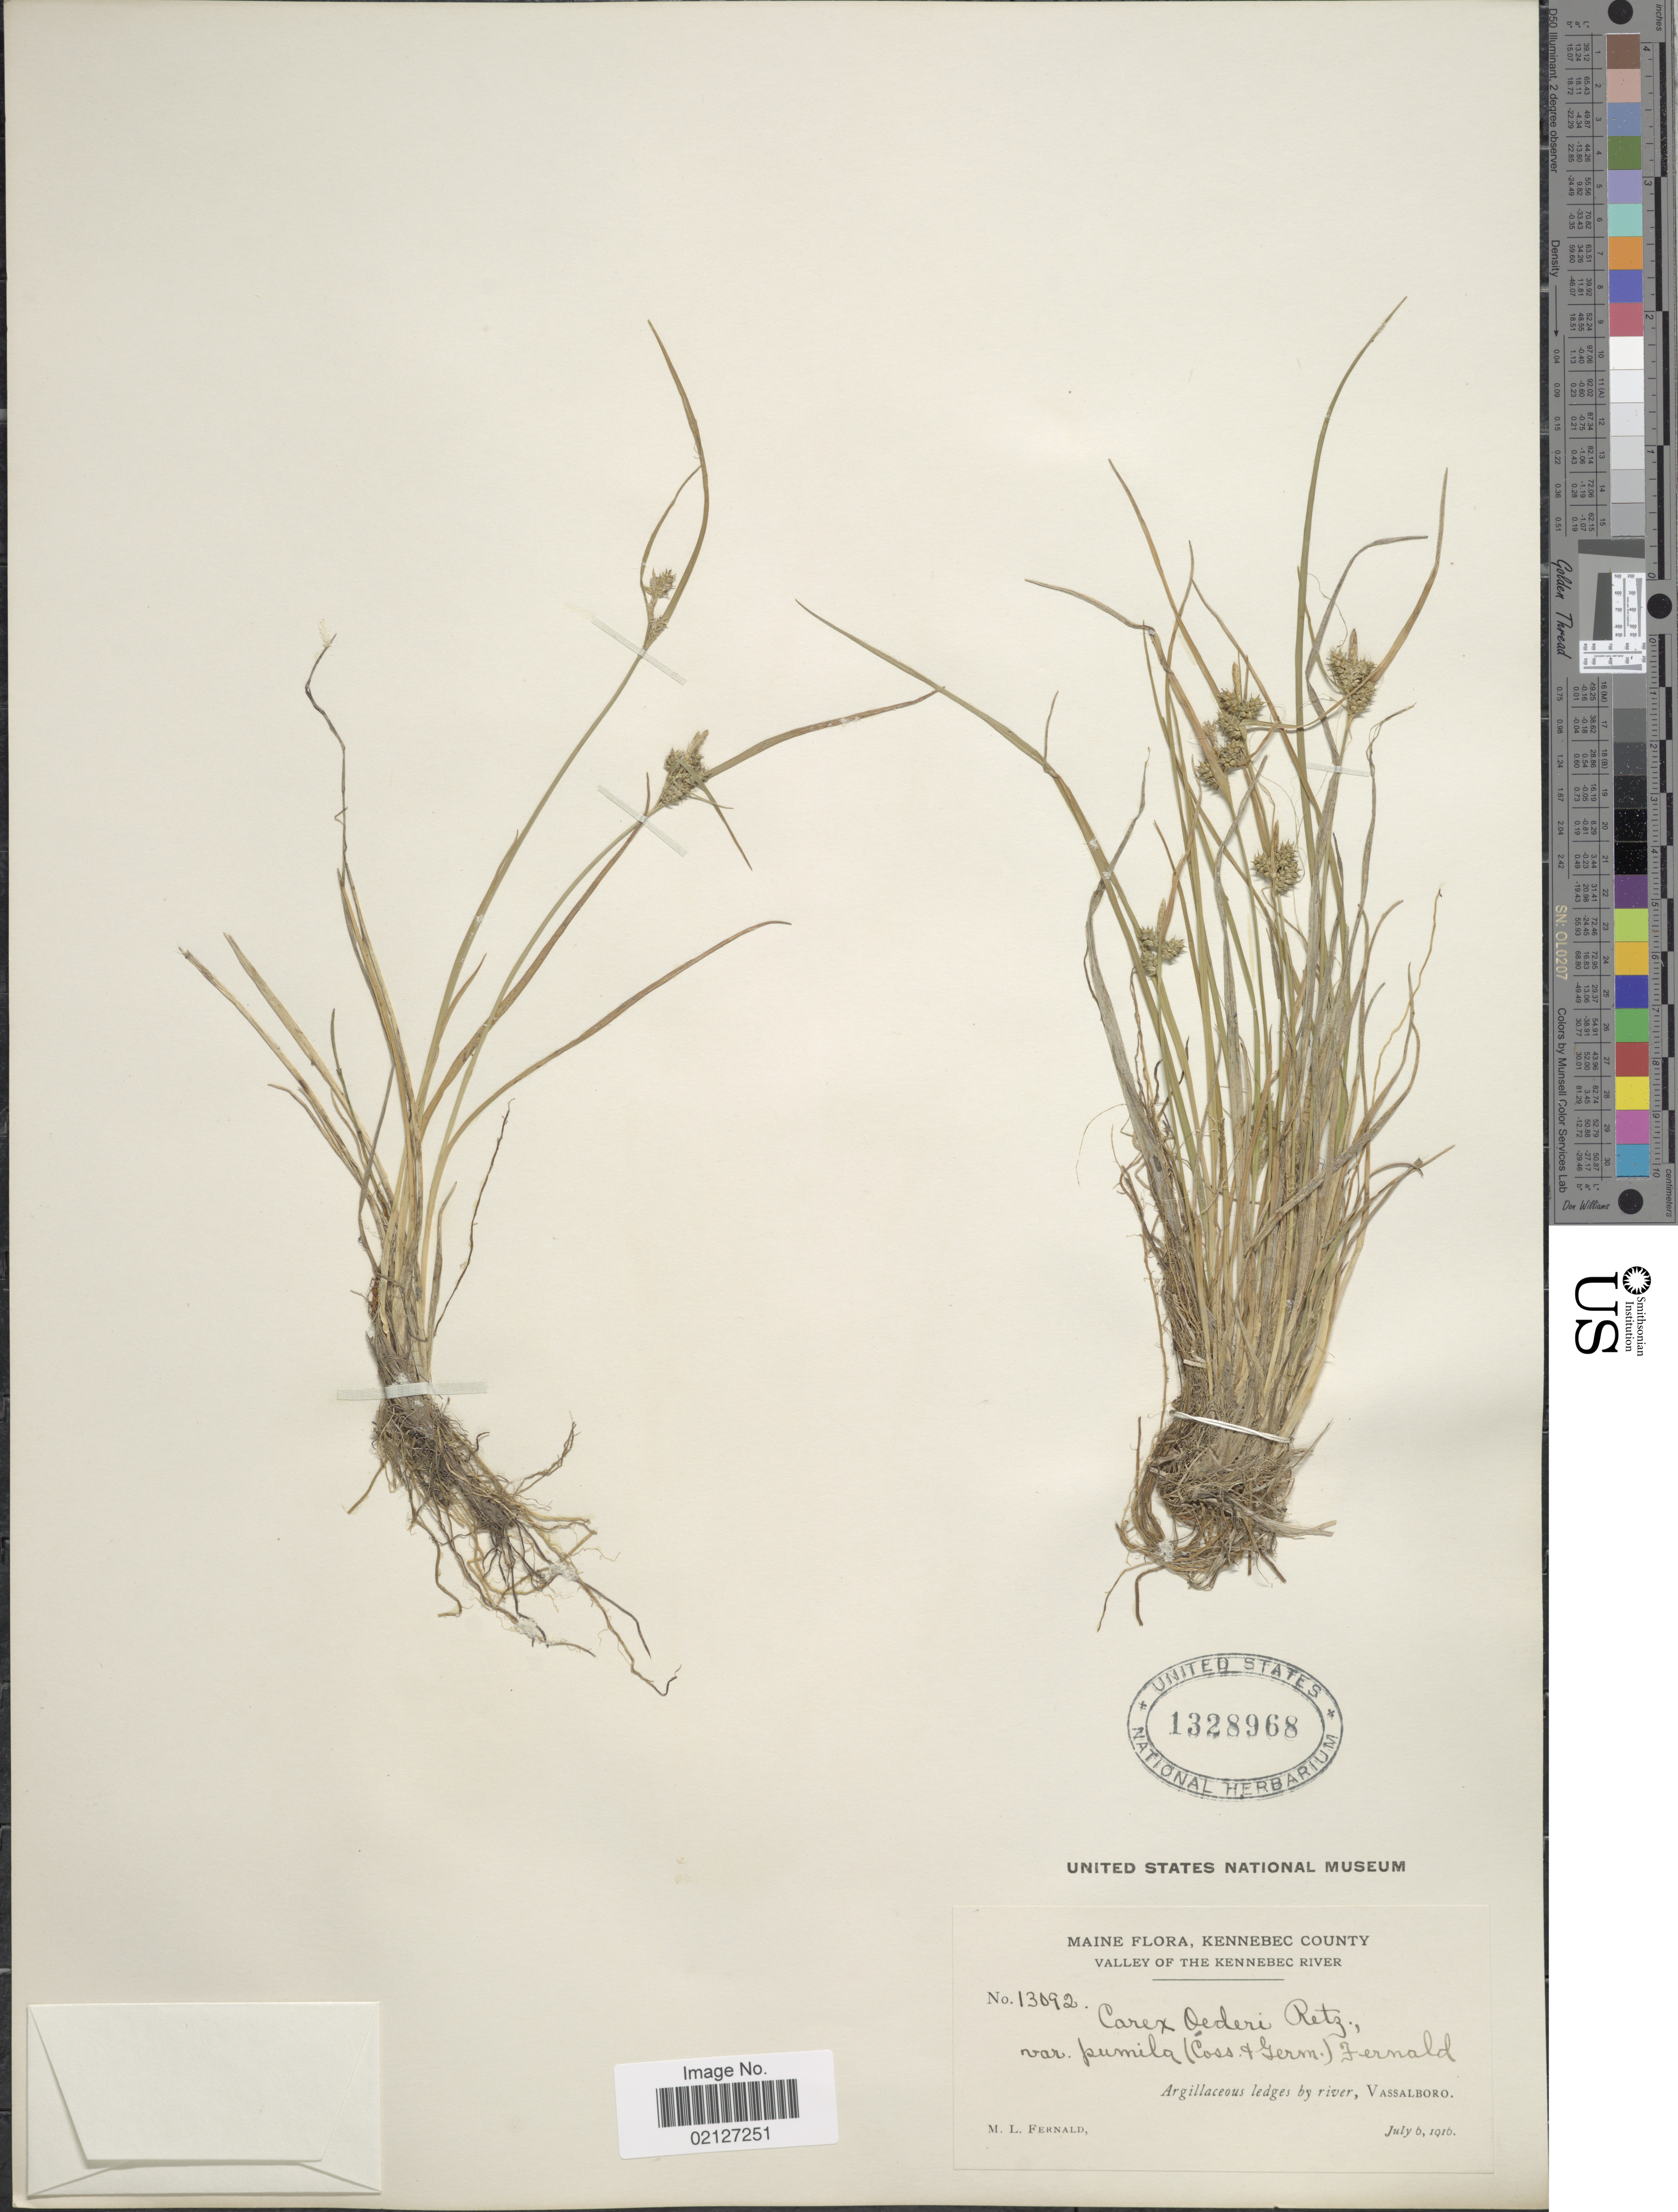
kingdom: Plantae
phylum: Tracheophyta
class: Liliopsida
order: Poales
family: Cyperaceae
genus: Carex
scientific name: Carex oederi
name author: Retz.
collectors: M. L. Fernald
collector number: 13092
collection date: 1916-07-06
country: United States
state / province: Maine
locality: Kennebec County, valley of the Kennebec River, argilaveous ledges by river, Vassalboro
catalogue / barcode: US 1328968